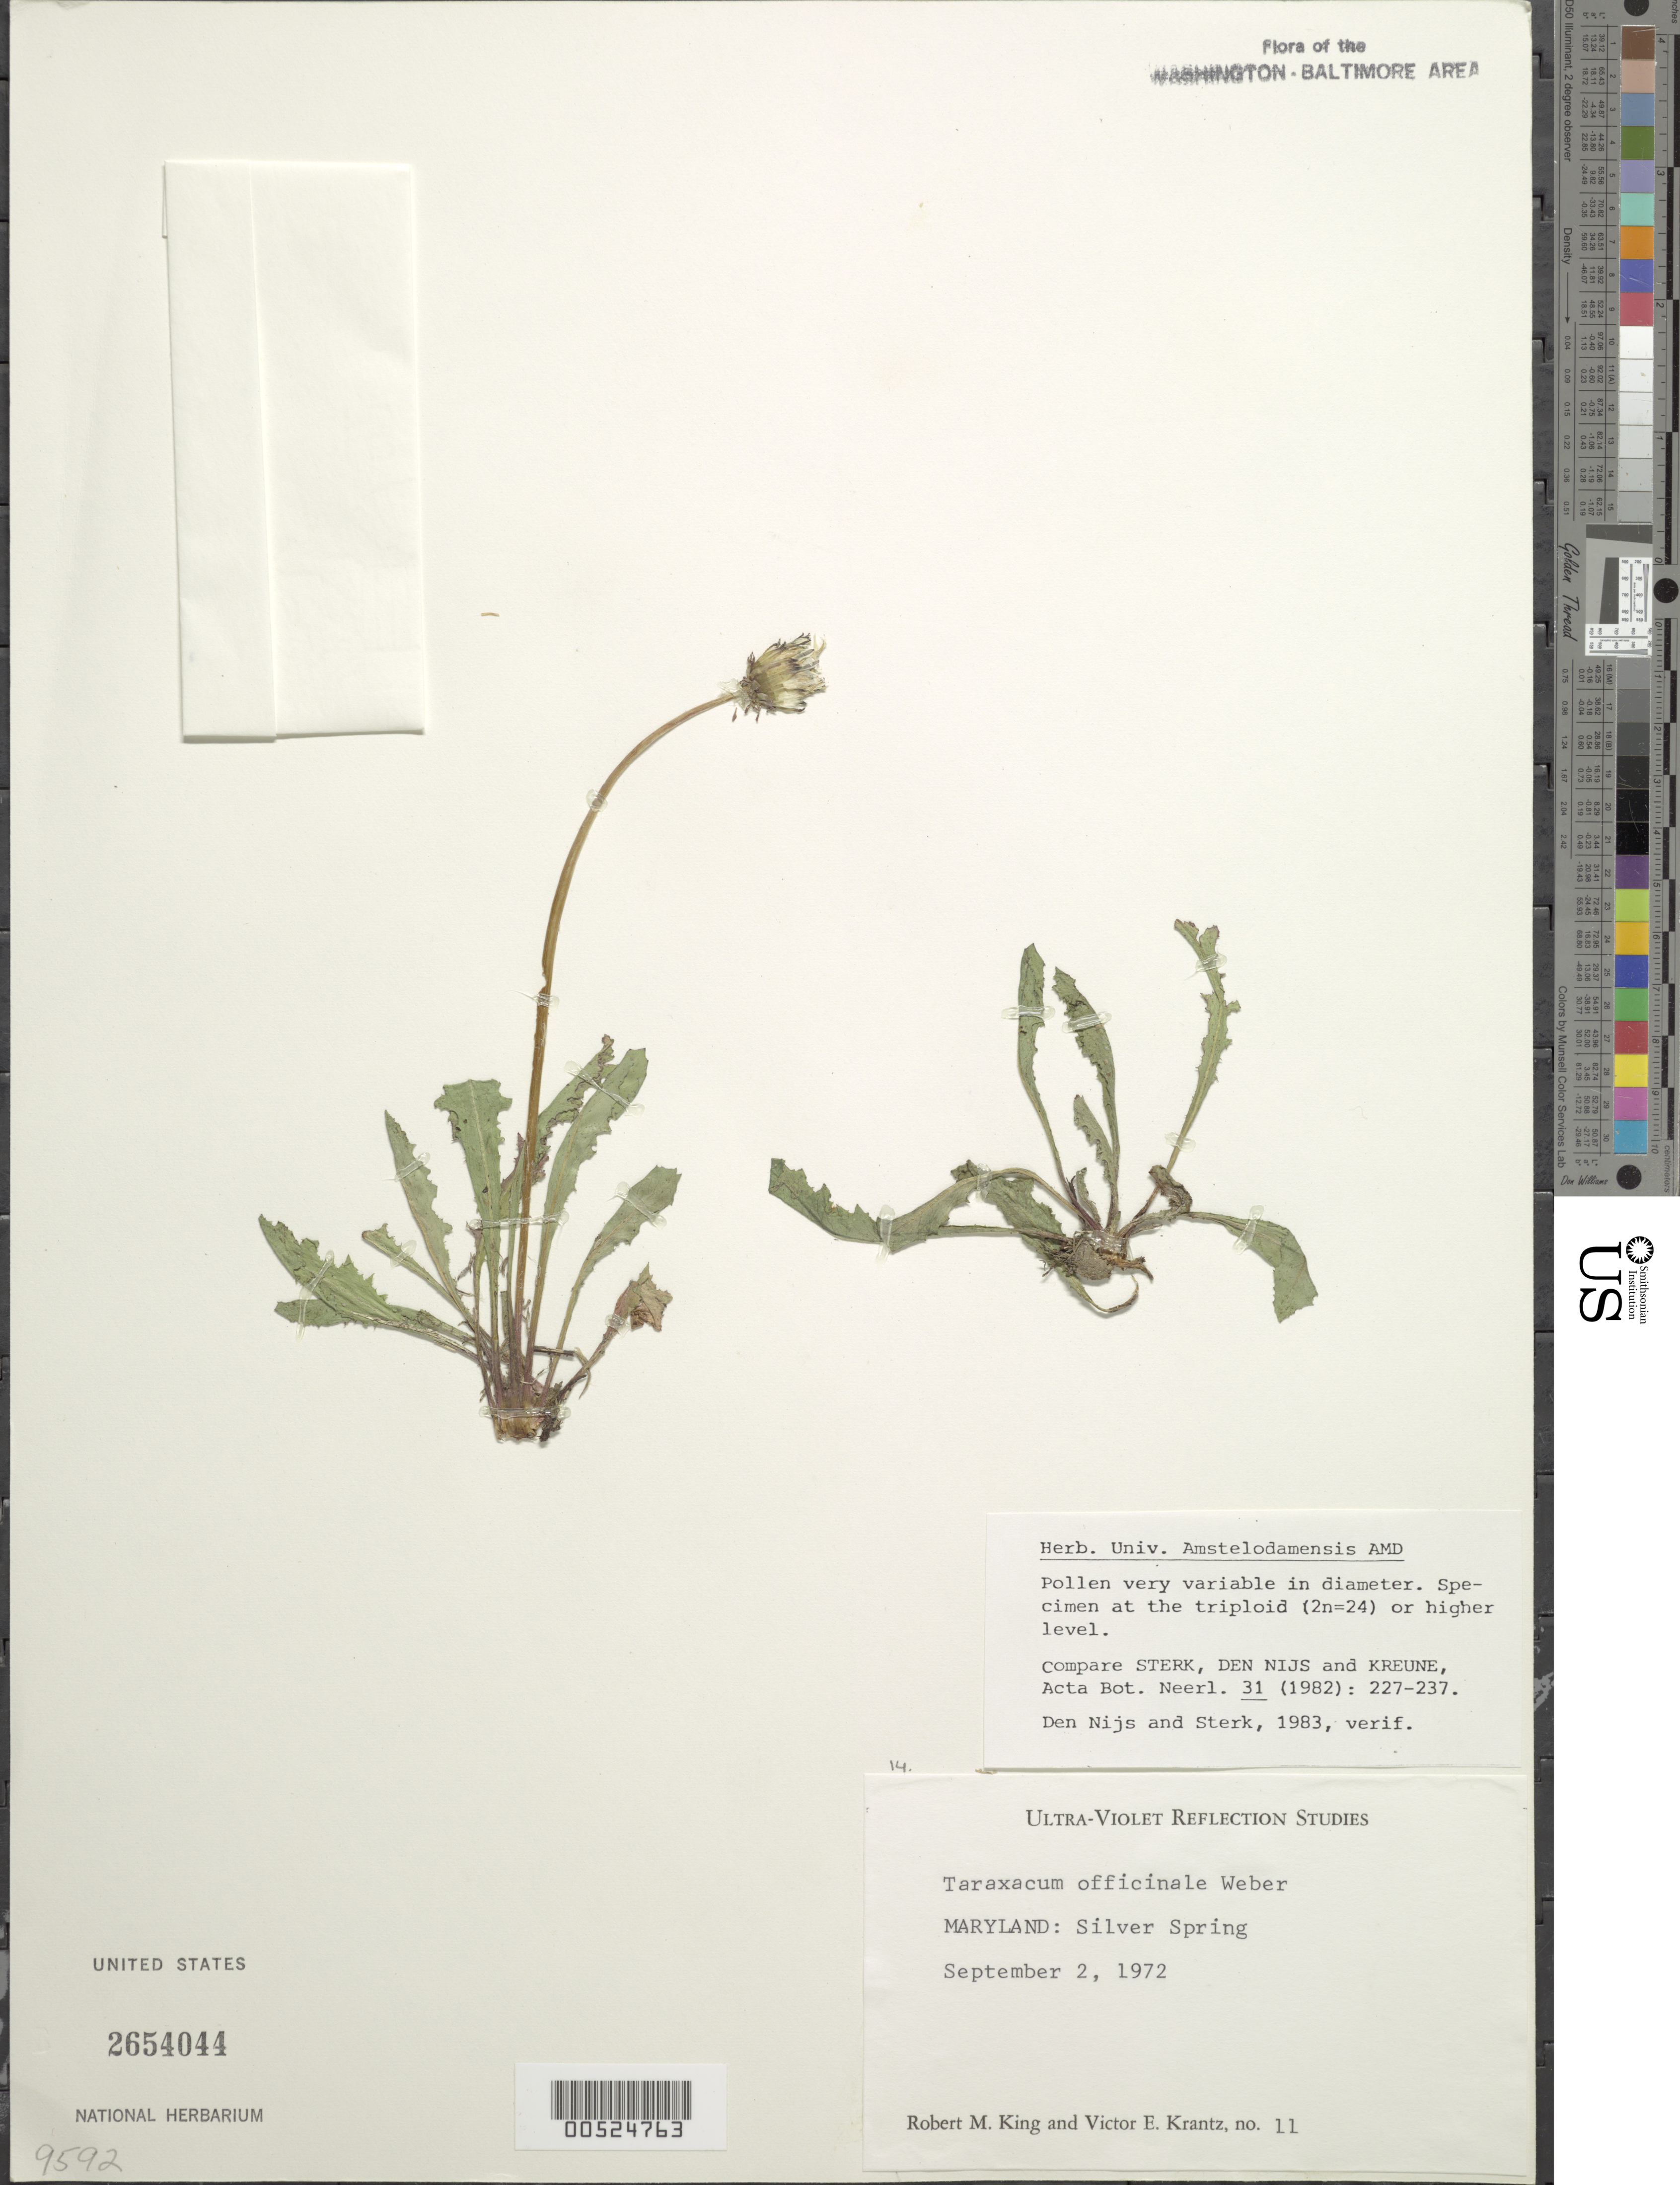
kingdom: Plantae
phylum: Tracheophyta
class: Magnoliopsida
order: Asterales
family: Asteraceae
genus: Taraxacum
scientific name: Taraxacum officinale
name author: G.H. Weber ex F.H. Wigg.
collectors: R. M. King & V. Krantz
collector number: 11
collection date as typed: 02 Sep 1972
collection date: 1972-09-02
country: United States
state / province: Maryland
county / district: Montgomery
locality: Silver Spring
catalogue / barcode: US 2654044